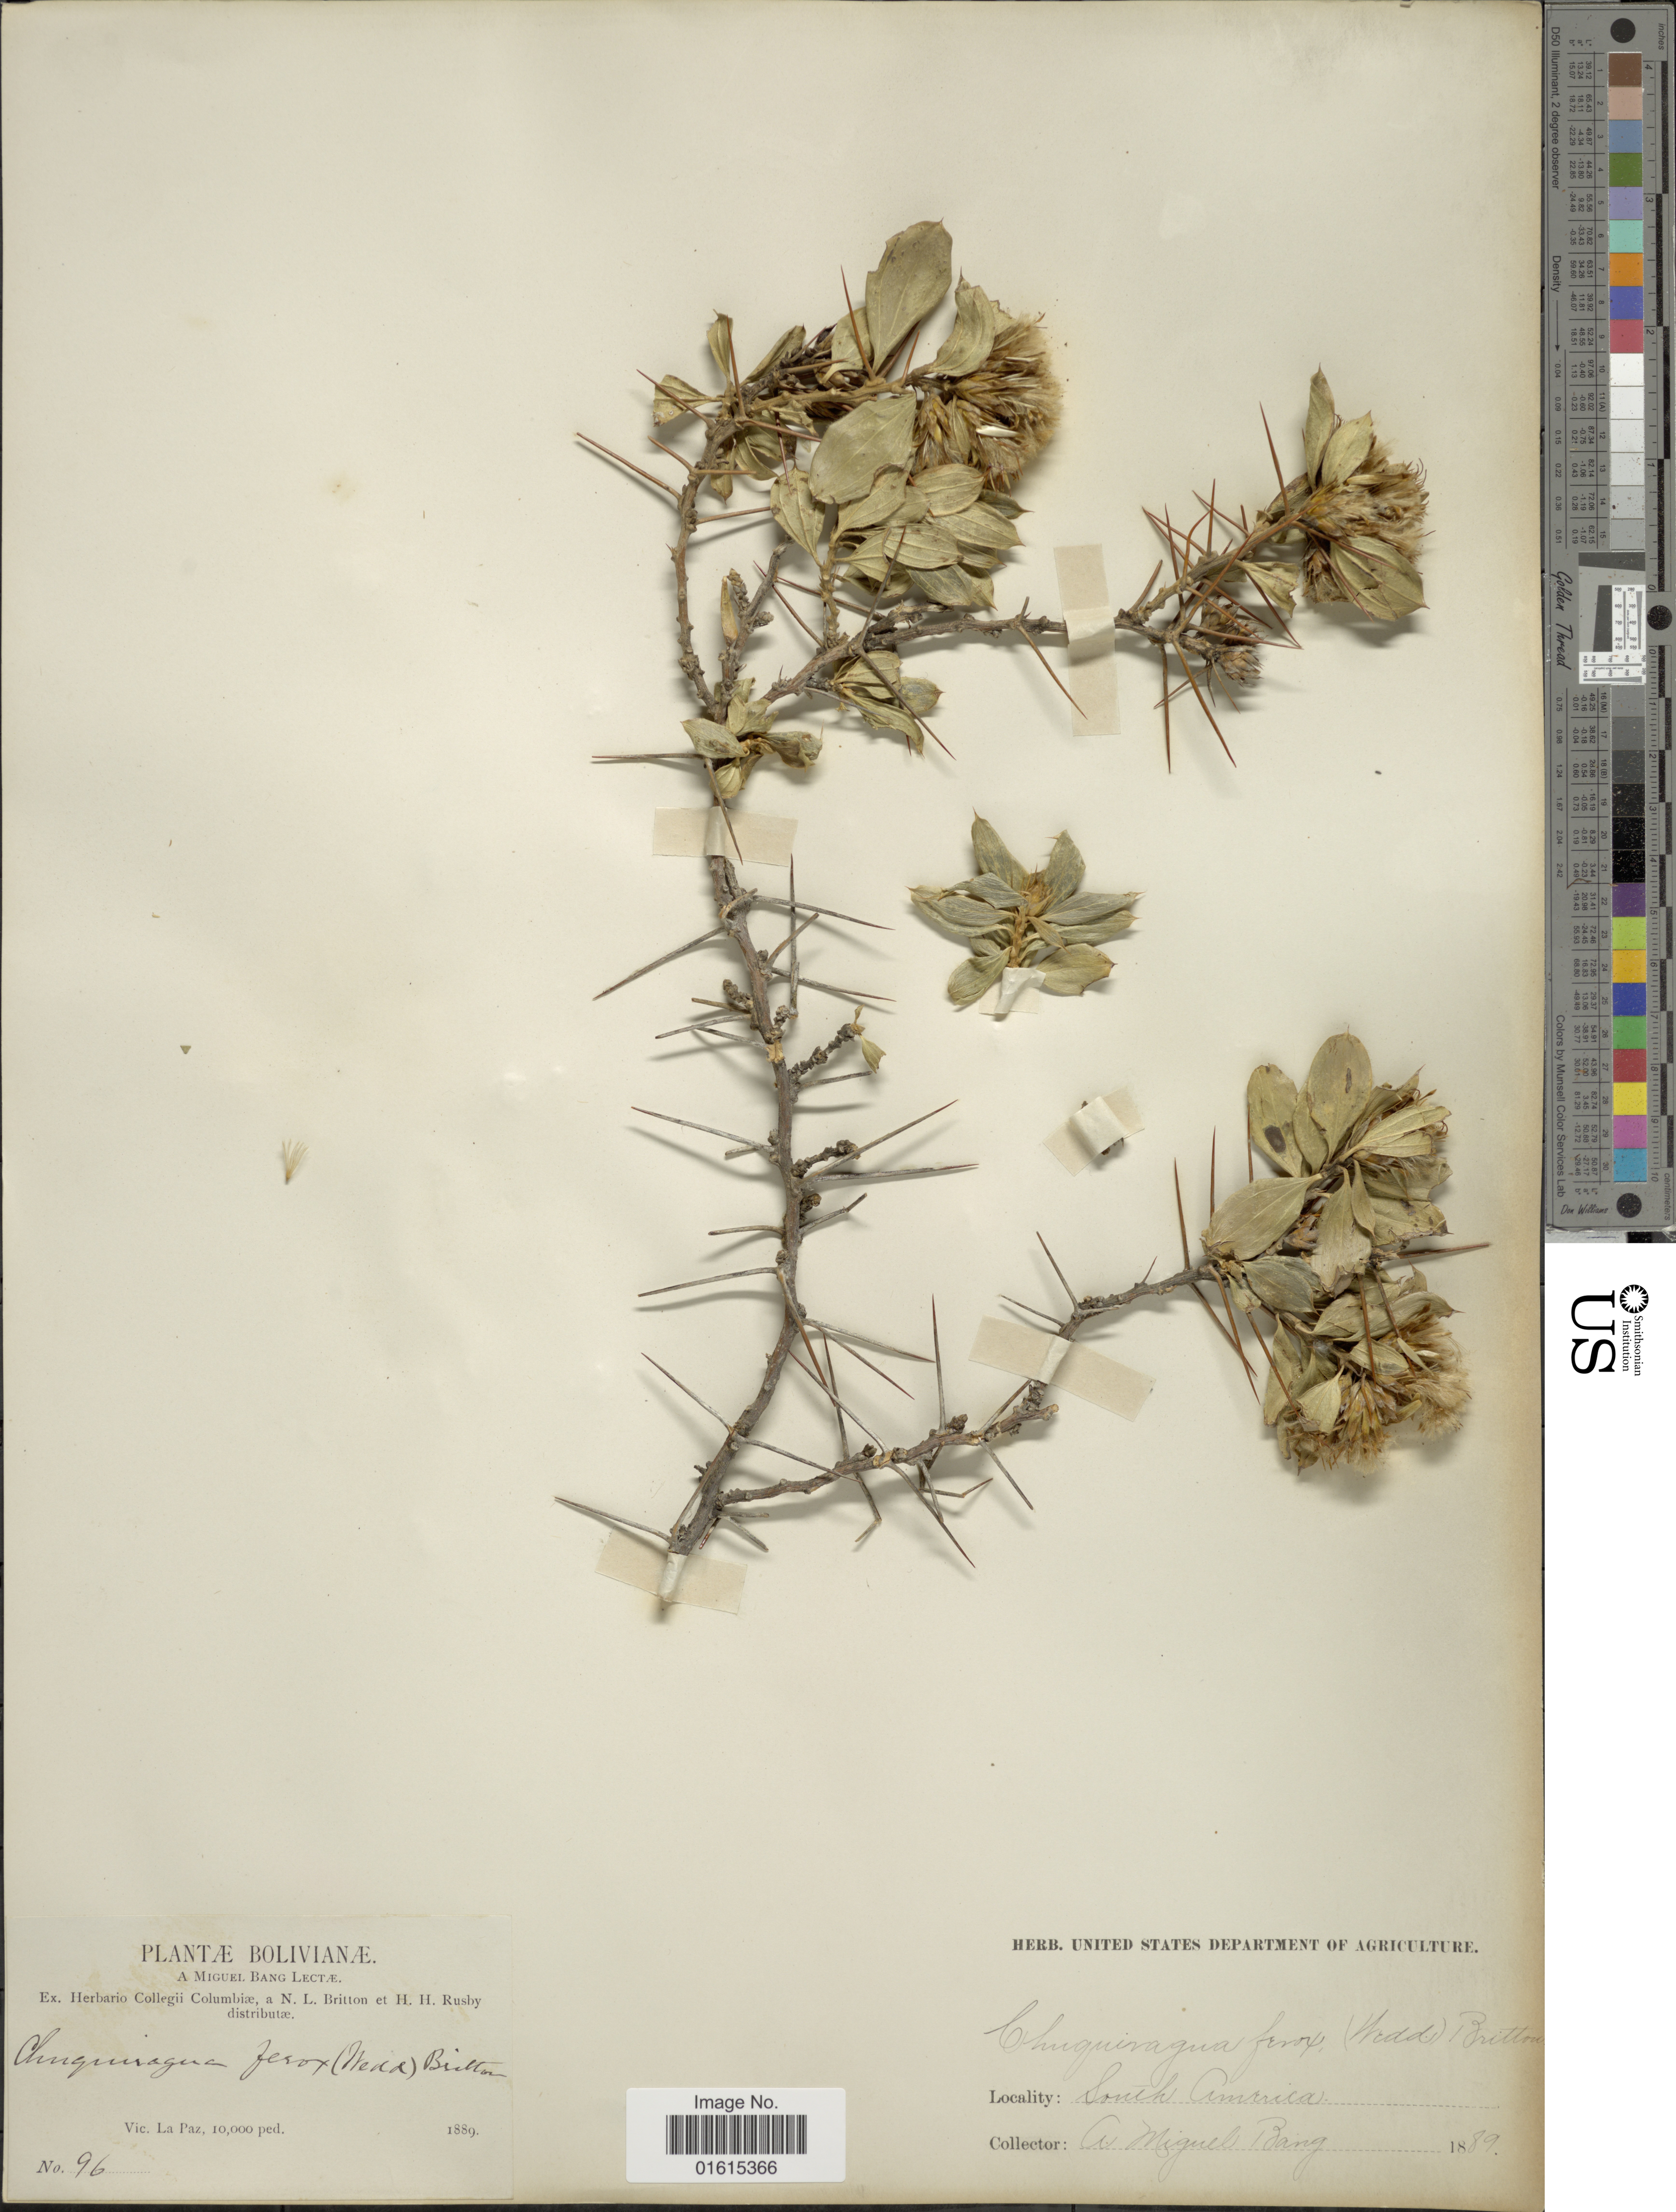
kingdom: Plantae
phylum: Tracheophyta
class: Magnoliopsida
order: Asterales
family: Asteraceae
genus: Dasyphyllum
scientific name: Dasyphyllum ferox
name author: (Wedd.) Cabrera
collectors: M. Bang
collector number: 96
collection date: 1889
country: Bolivia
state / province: La Paz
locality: South America, Bolivianae, Vic. La Paz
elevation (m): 3048